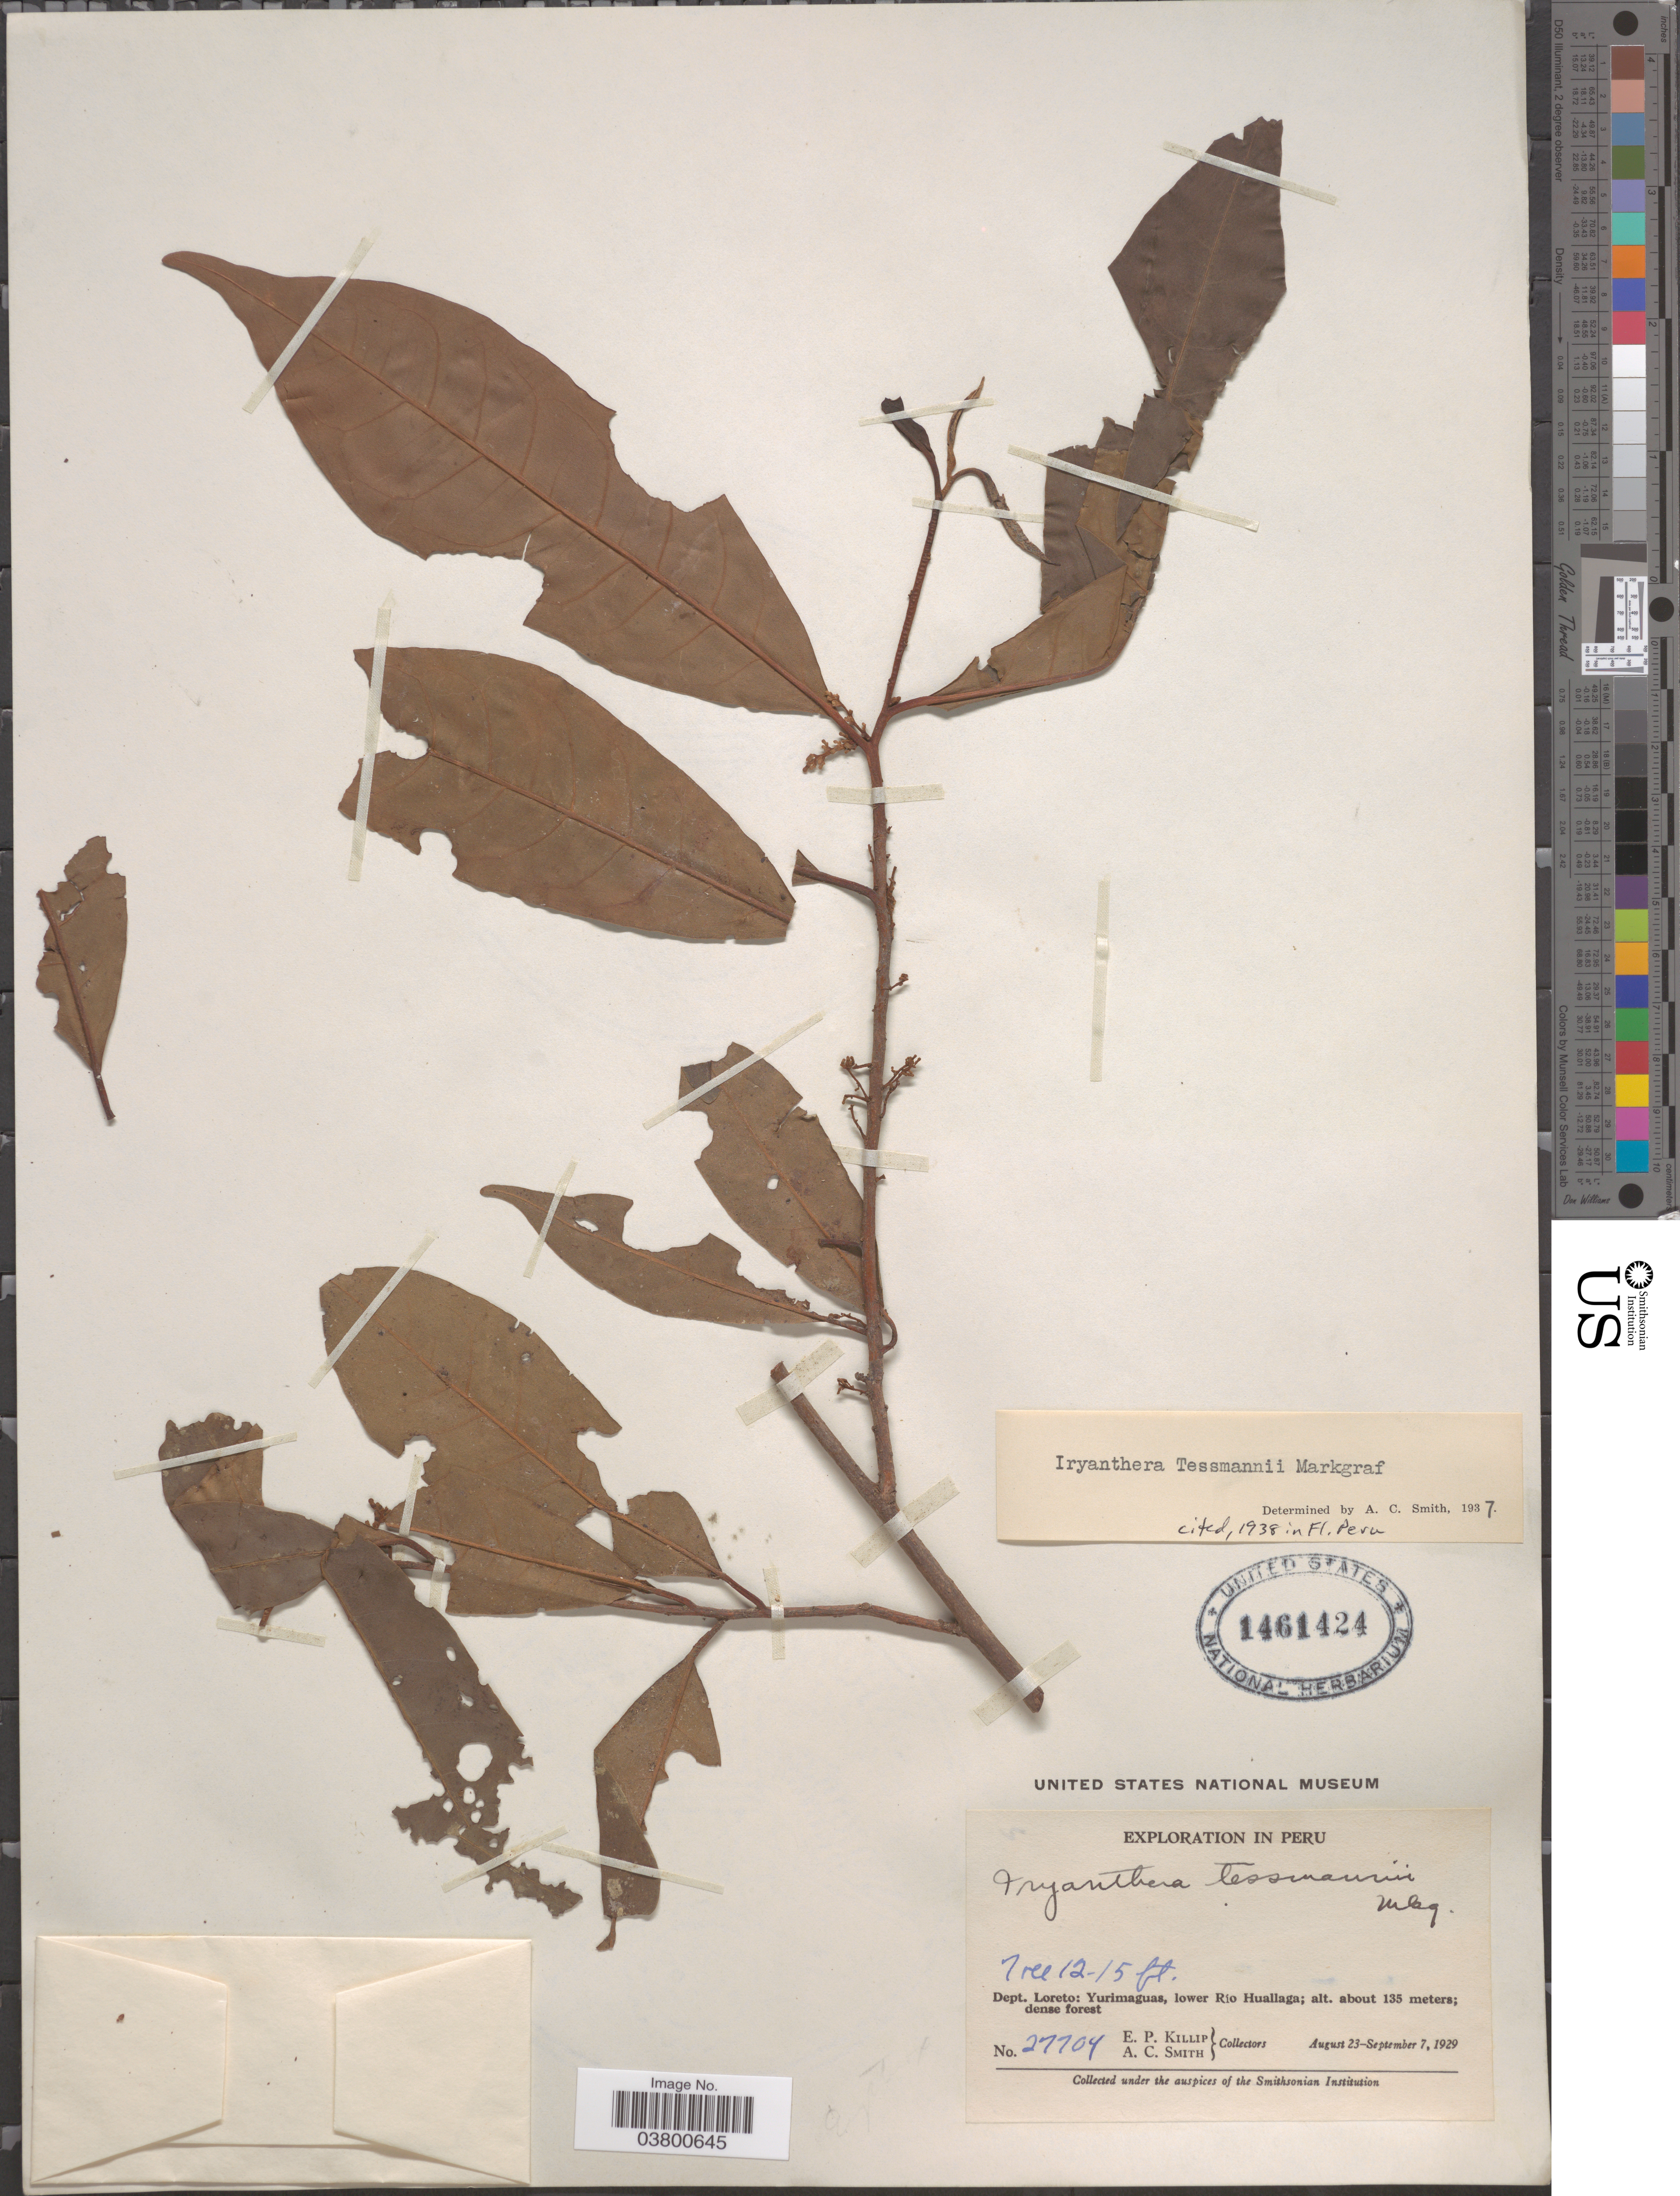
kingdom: Plantae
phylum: Tracheophyta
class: Magnoliopsida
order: Magnoliales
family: Myristicaceae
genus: Iryanthera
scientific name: Iryanthera tessmannii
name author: Markgr.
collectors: E. P. Killip & A. C. Smith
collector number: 27704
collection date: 1929-08-23/1929-09-07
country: Peru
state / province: Loreto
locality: Dept. Loreto: Yurimaguas, lower Río Huallaga.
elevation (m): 135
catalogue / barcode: US 1461424